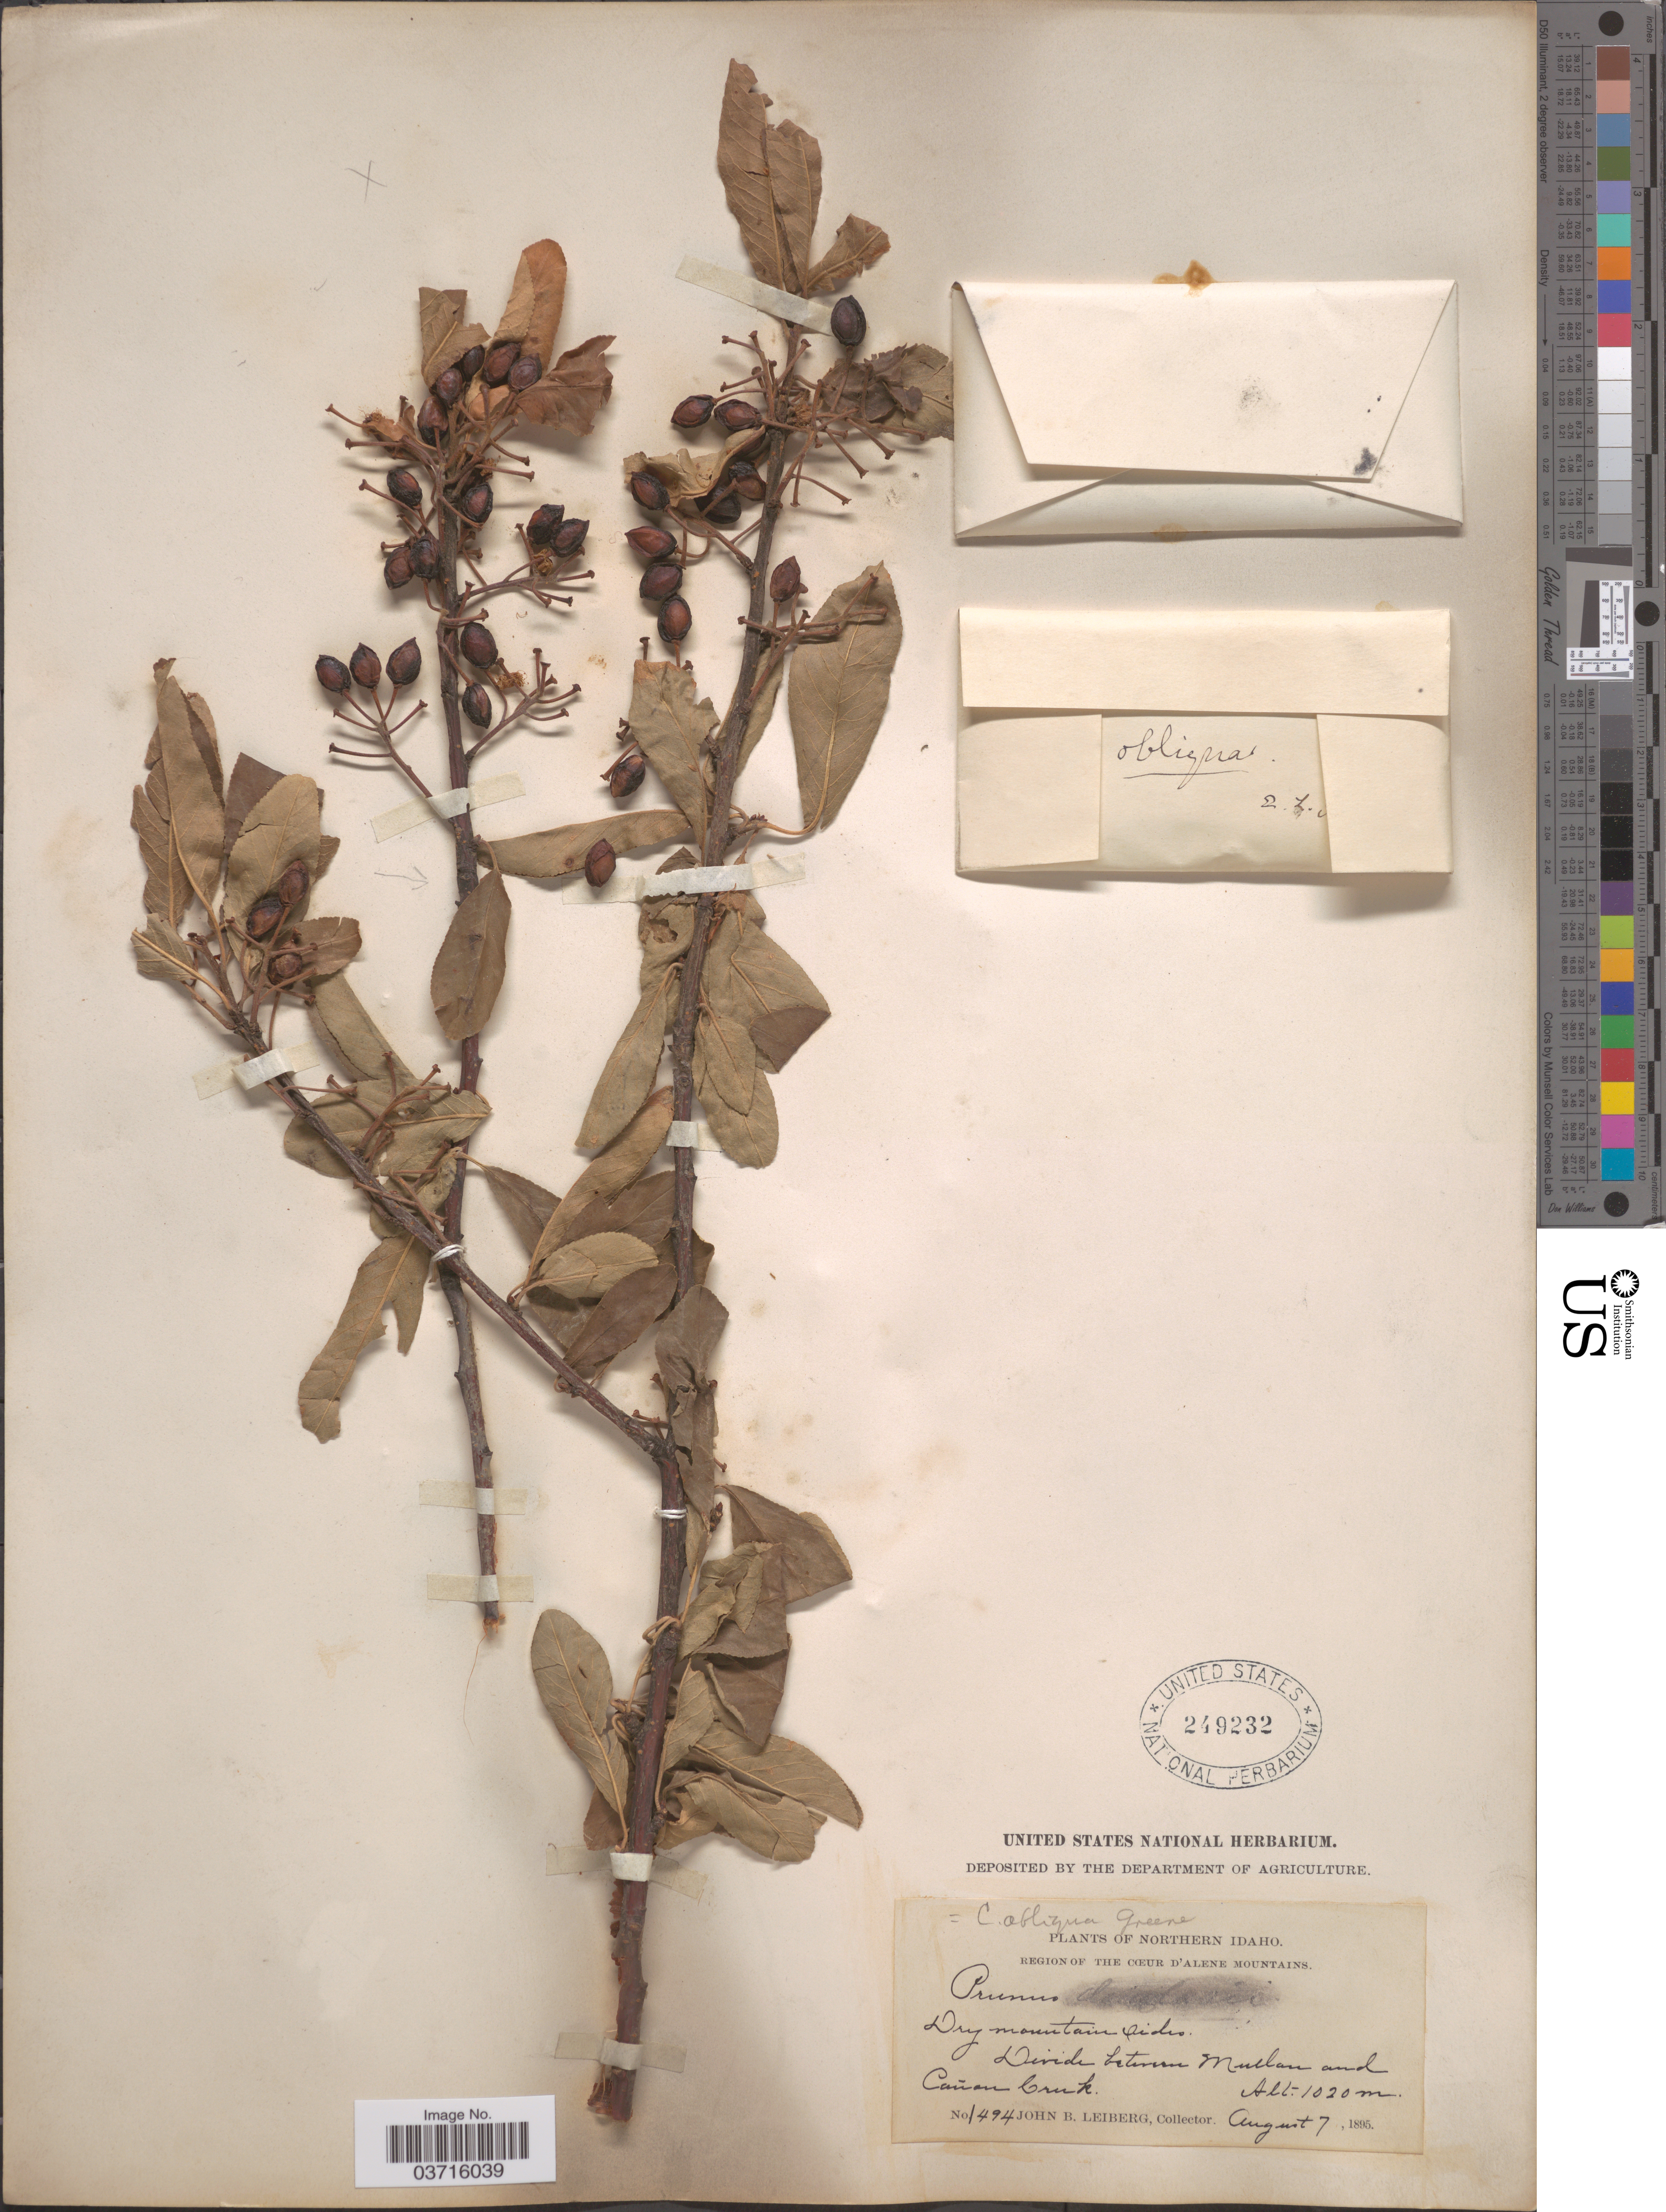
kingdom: Plantae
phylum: Tracheophyta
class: Magnoliopsida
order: Rosales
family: Rosaceae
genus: Prunus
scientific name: Prunus obliqua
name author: Greene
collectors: J. B. Leiberg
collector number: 1494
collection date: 1895-08-07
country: United States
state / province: Idaho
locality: Northern Idaho. Region of The Coeur D'Alene Mountains. Divide between Mullan and Cañon Creek.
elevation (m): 1020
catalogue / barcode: US 249232